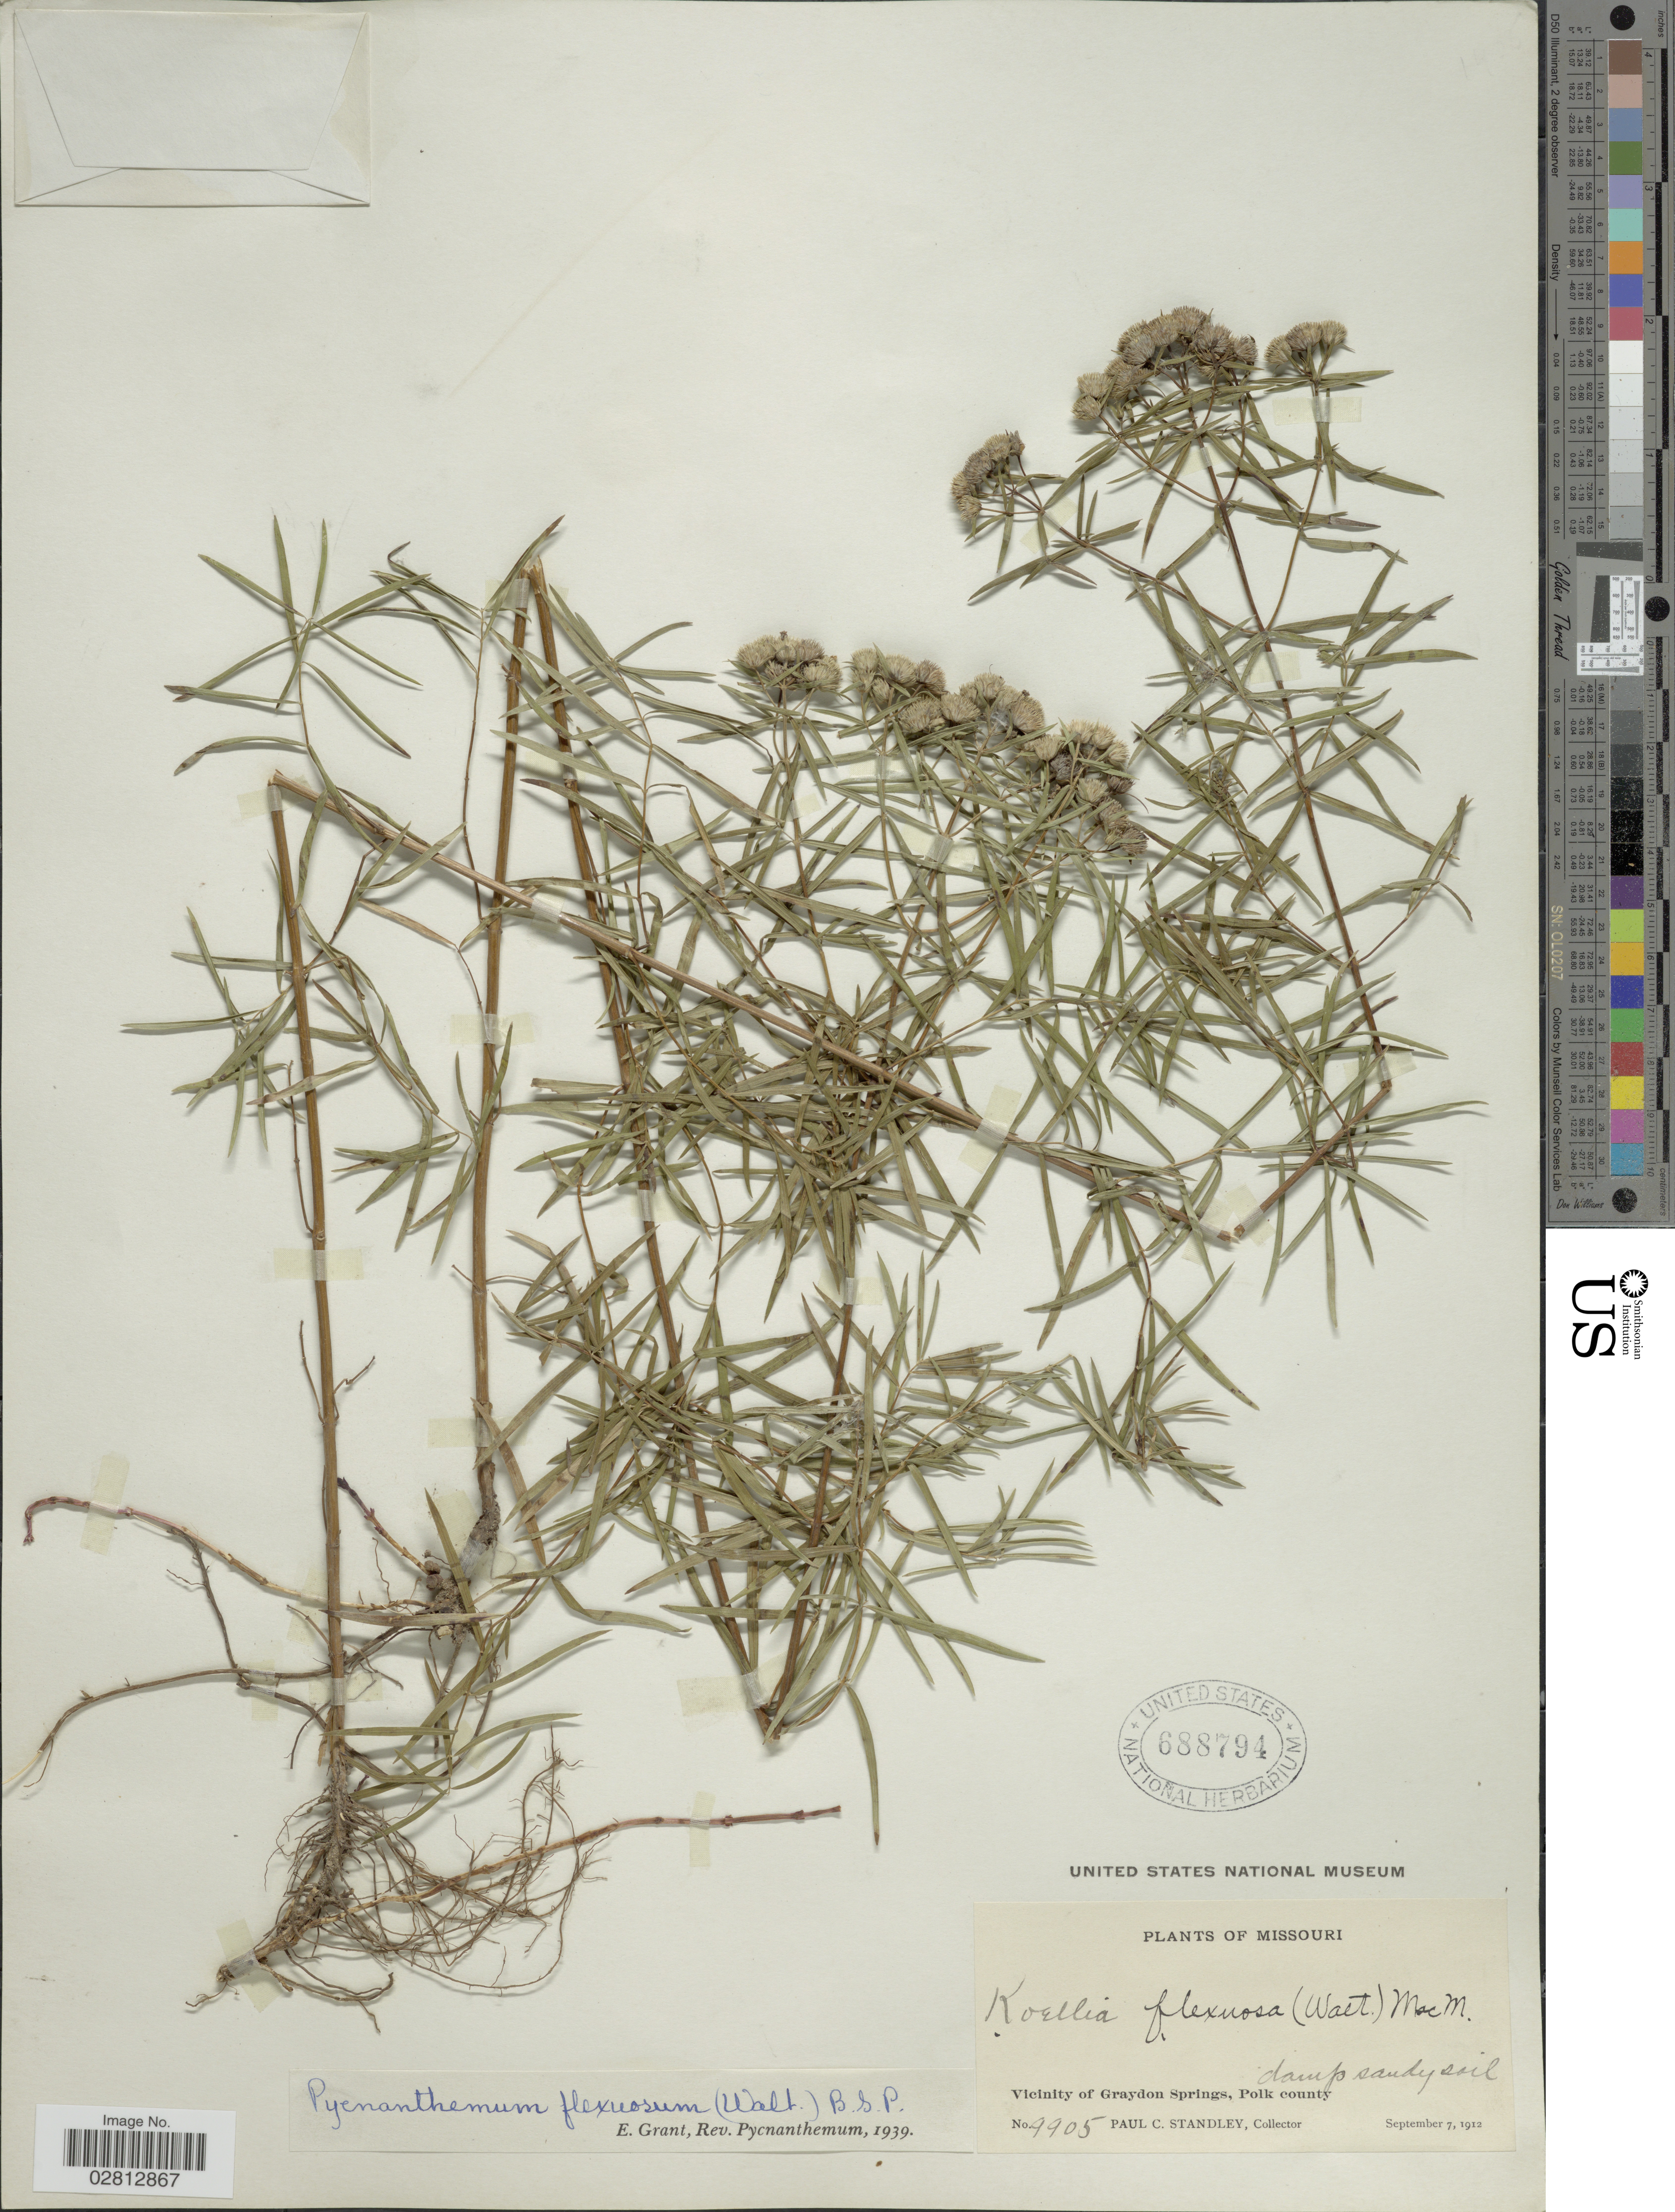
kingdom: Plantae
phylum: Tracheophyta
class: Magnoliopsida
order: Lamiales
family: Lamiaceae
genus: Pycnanthemum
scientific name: Pycnanthemum tenuifolium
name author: Schrad.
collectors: P. C. Standley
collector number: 9905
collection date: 1912-09-07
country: United States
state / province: Missouri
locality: Vicinity of Graydon Springs, Polk county.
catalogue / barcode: US 688794